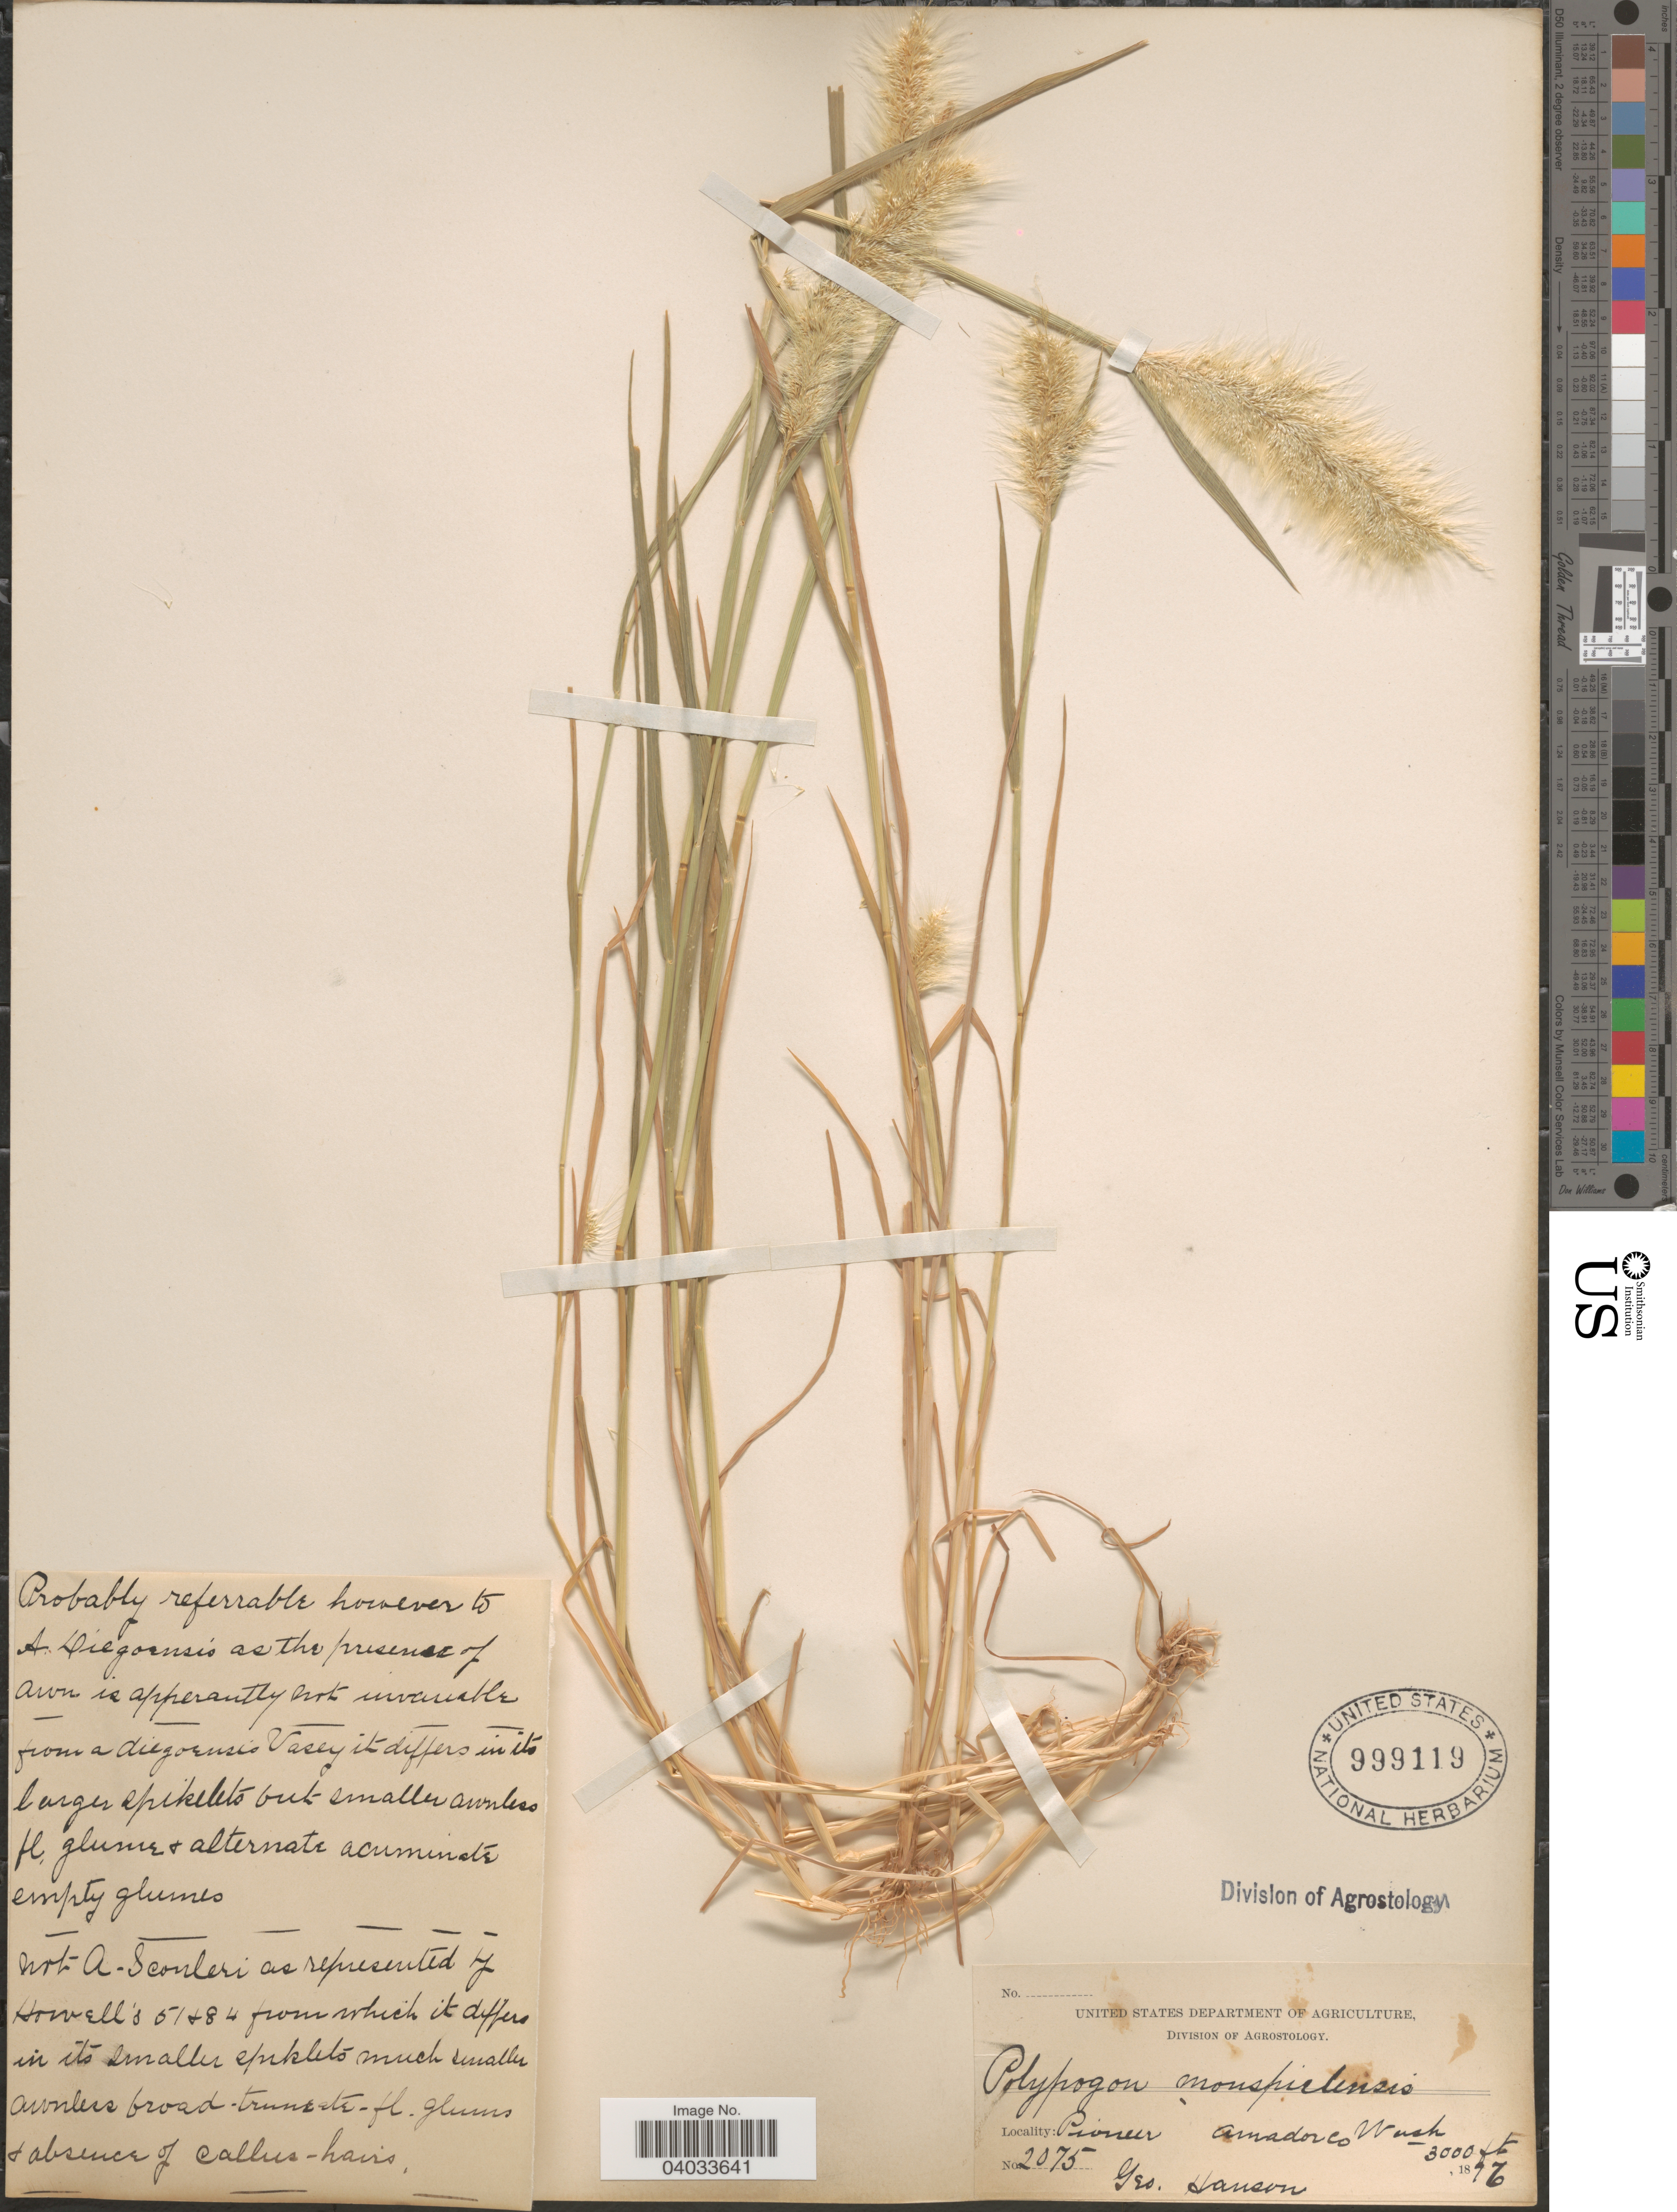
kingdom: Plantae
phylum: Tracheophyta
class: Liliopsida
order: Poales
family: Poaceae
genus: Polypogon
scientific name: Polypogon monspeliensis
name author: (L.) Desf.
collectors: G. Hansen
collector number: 2075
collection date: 1896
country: United States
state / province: Washington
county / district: Pierce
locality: Pioneer. Amador Co.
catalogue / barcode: US 999119